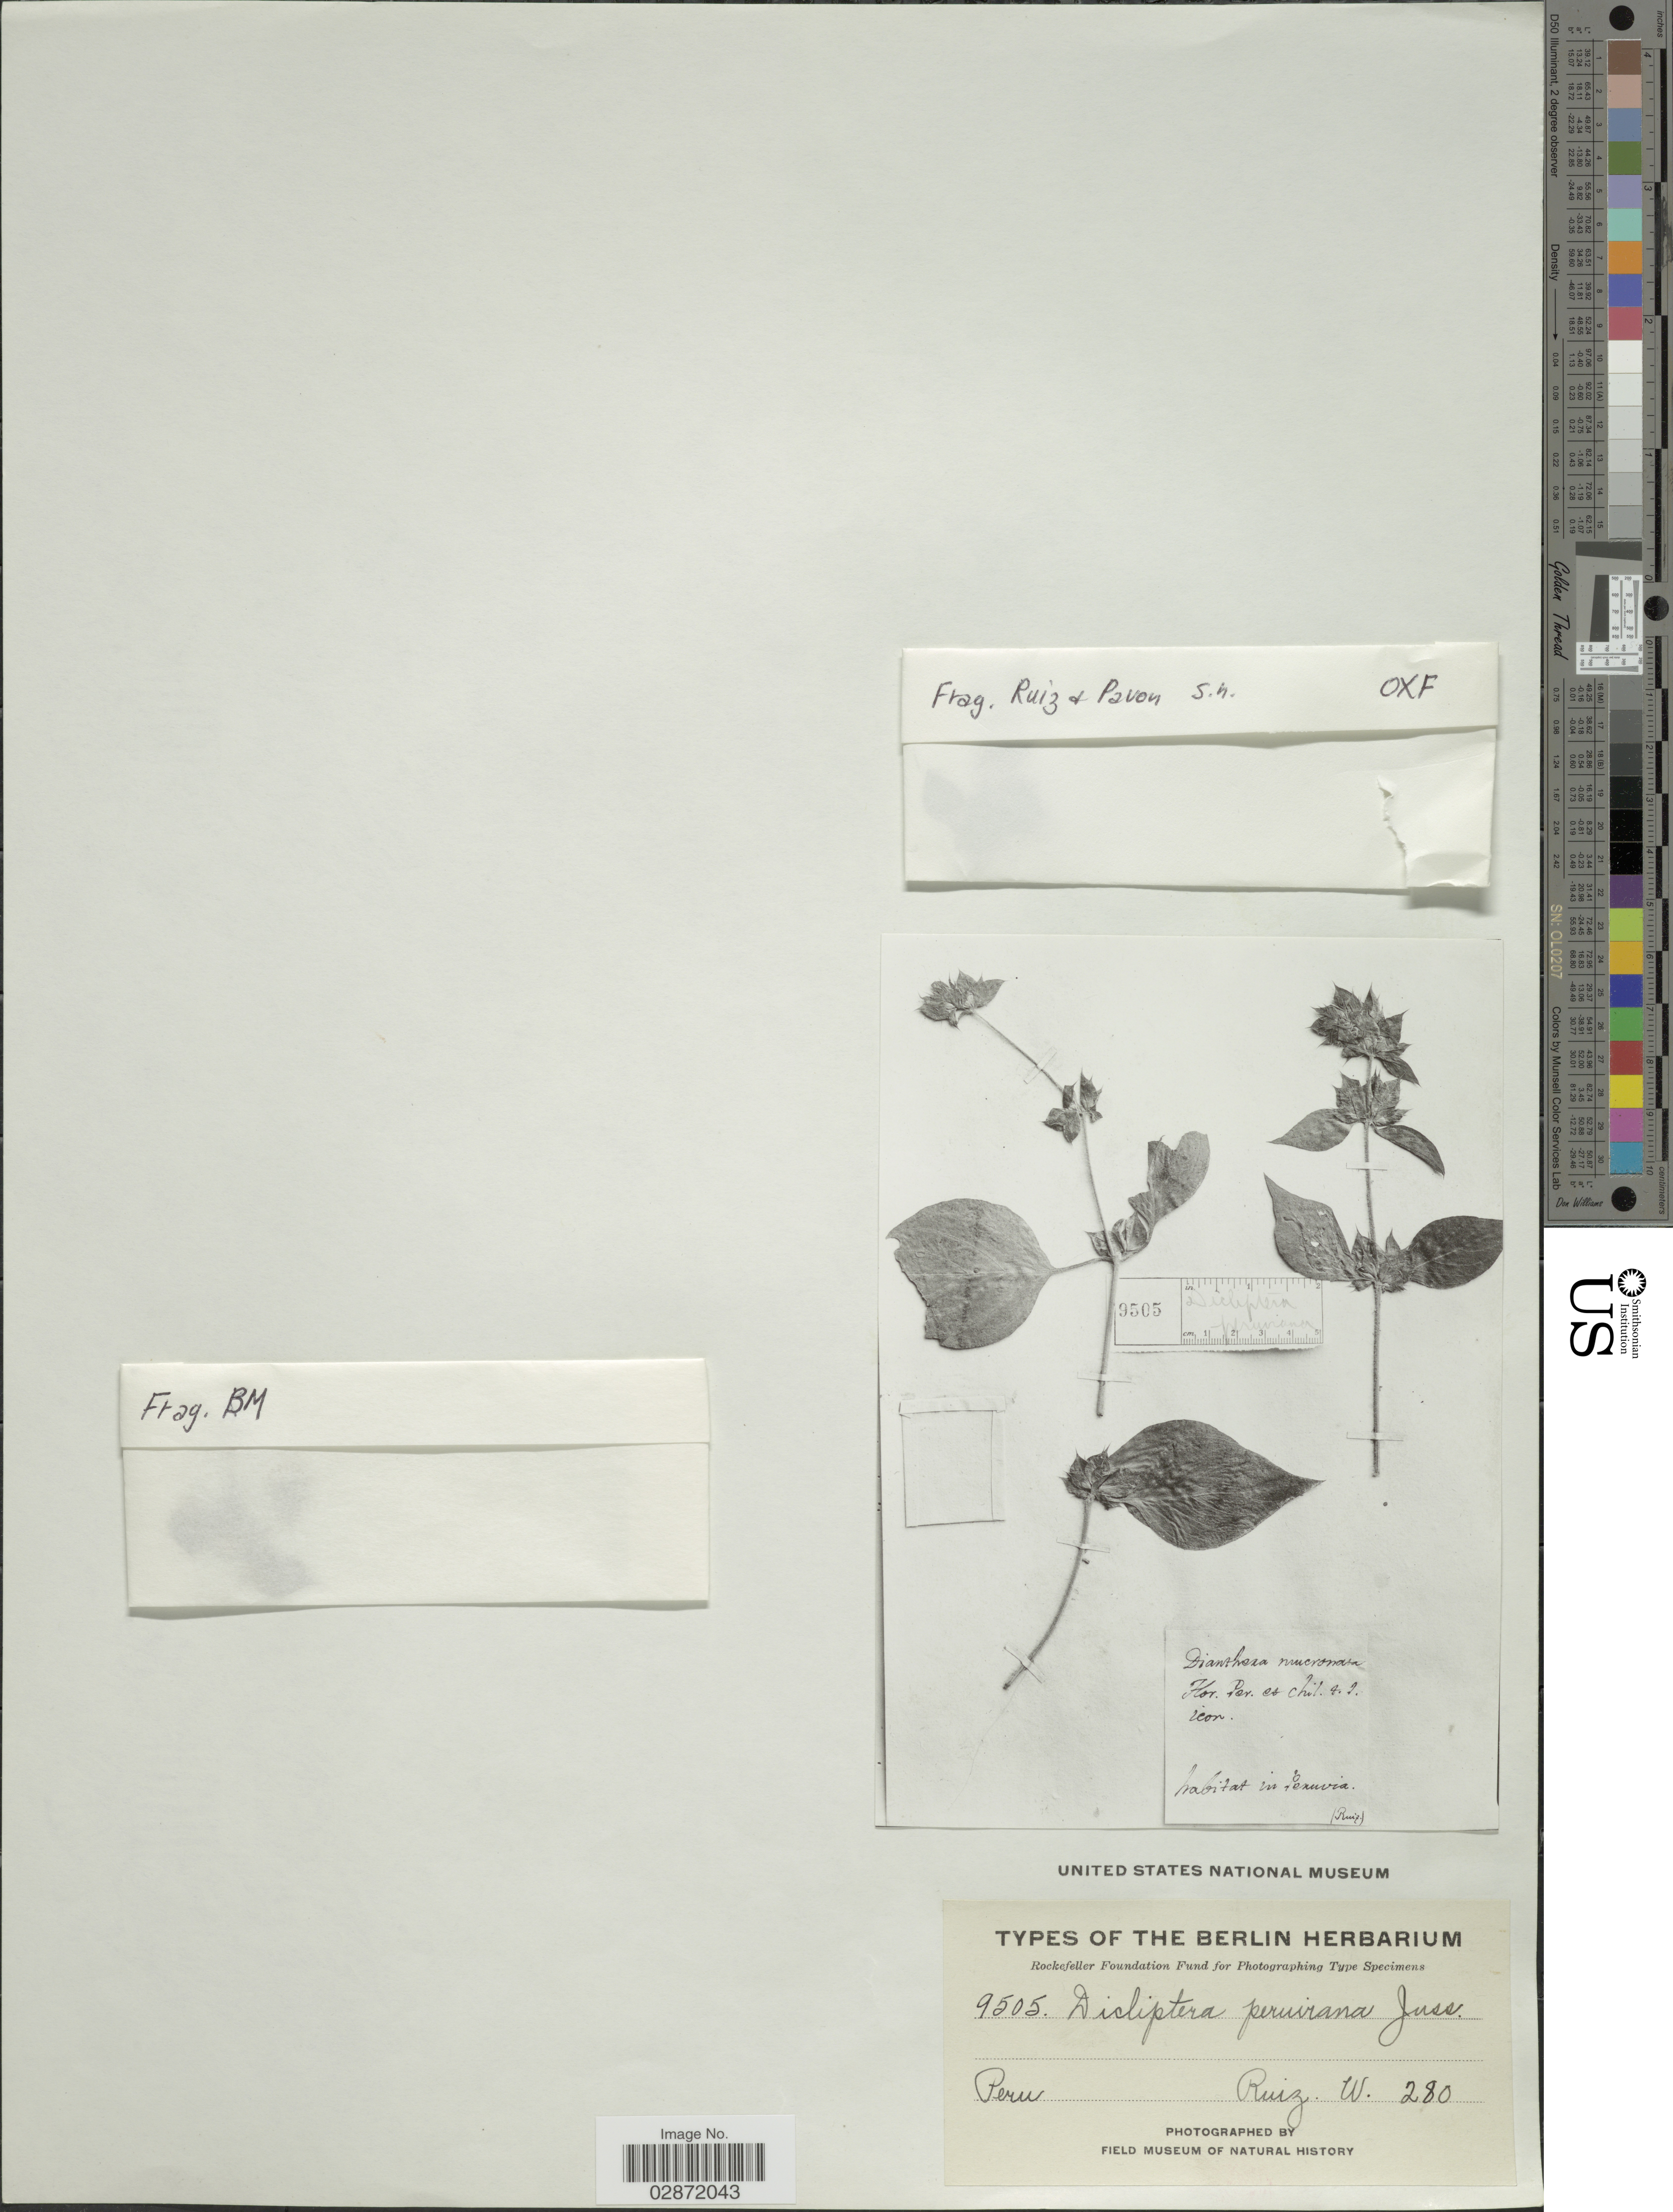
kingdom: Plantae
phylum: Tracheophyta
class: Magnoliopsida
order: Lamiales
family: Acanthaceae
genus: Dicliptera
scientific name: Dicliptera peruviana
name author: (Ruiz & Pav.) Juss.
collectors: W. Ruiz & -. Pavon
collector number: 280/9505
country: Peru